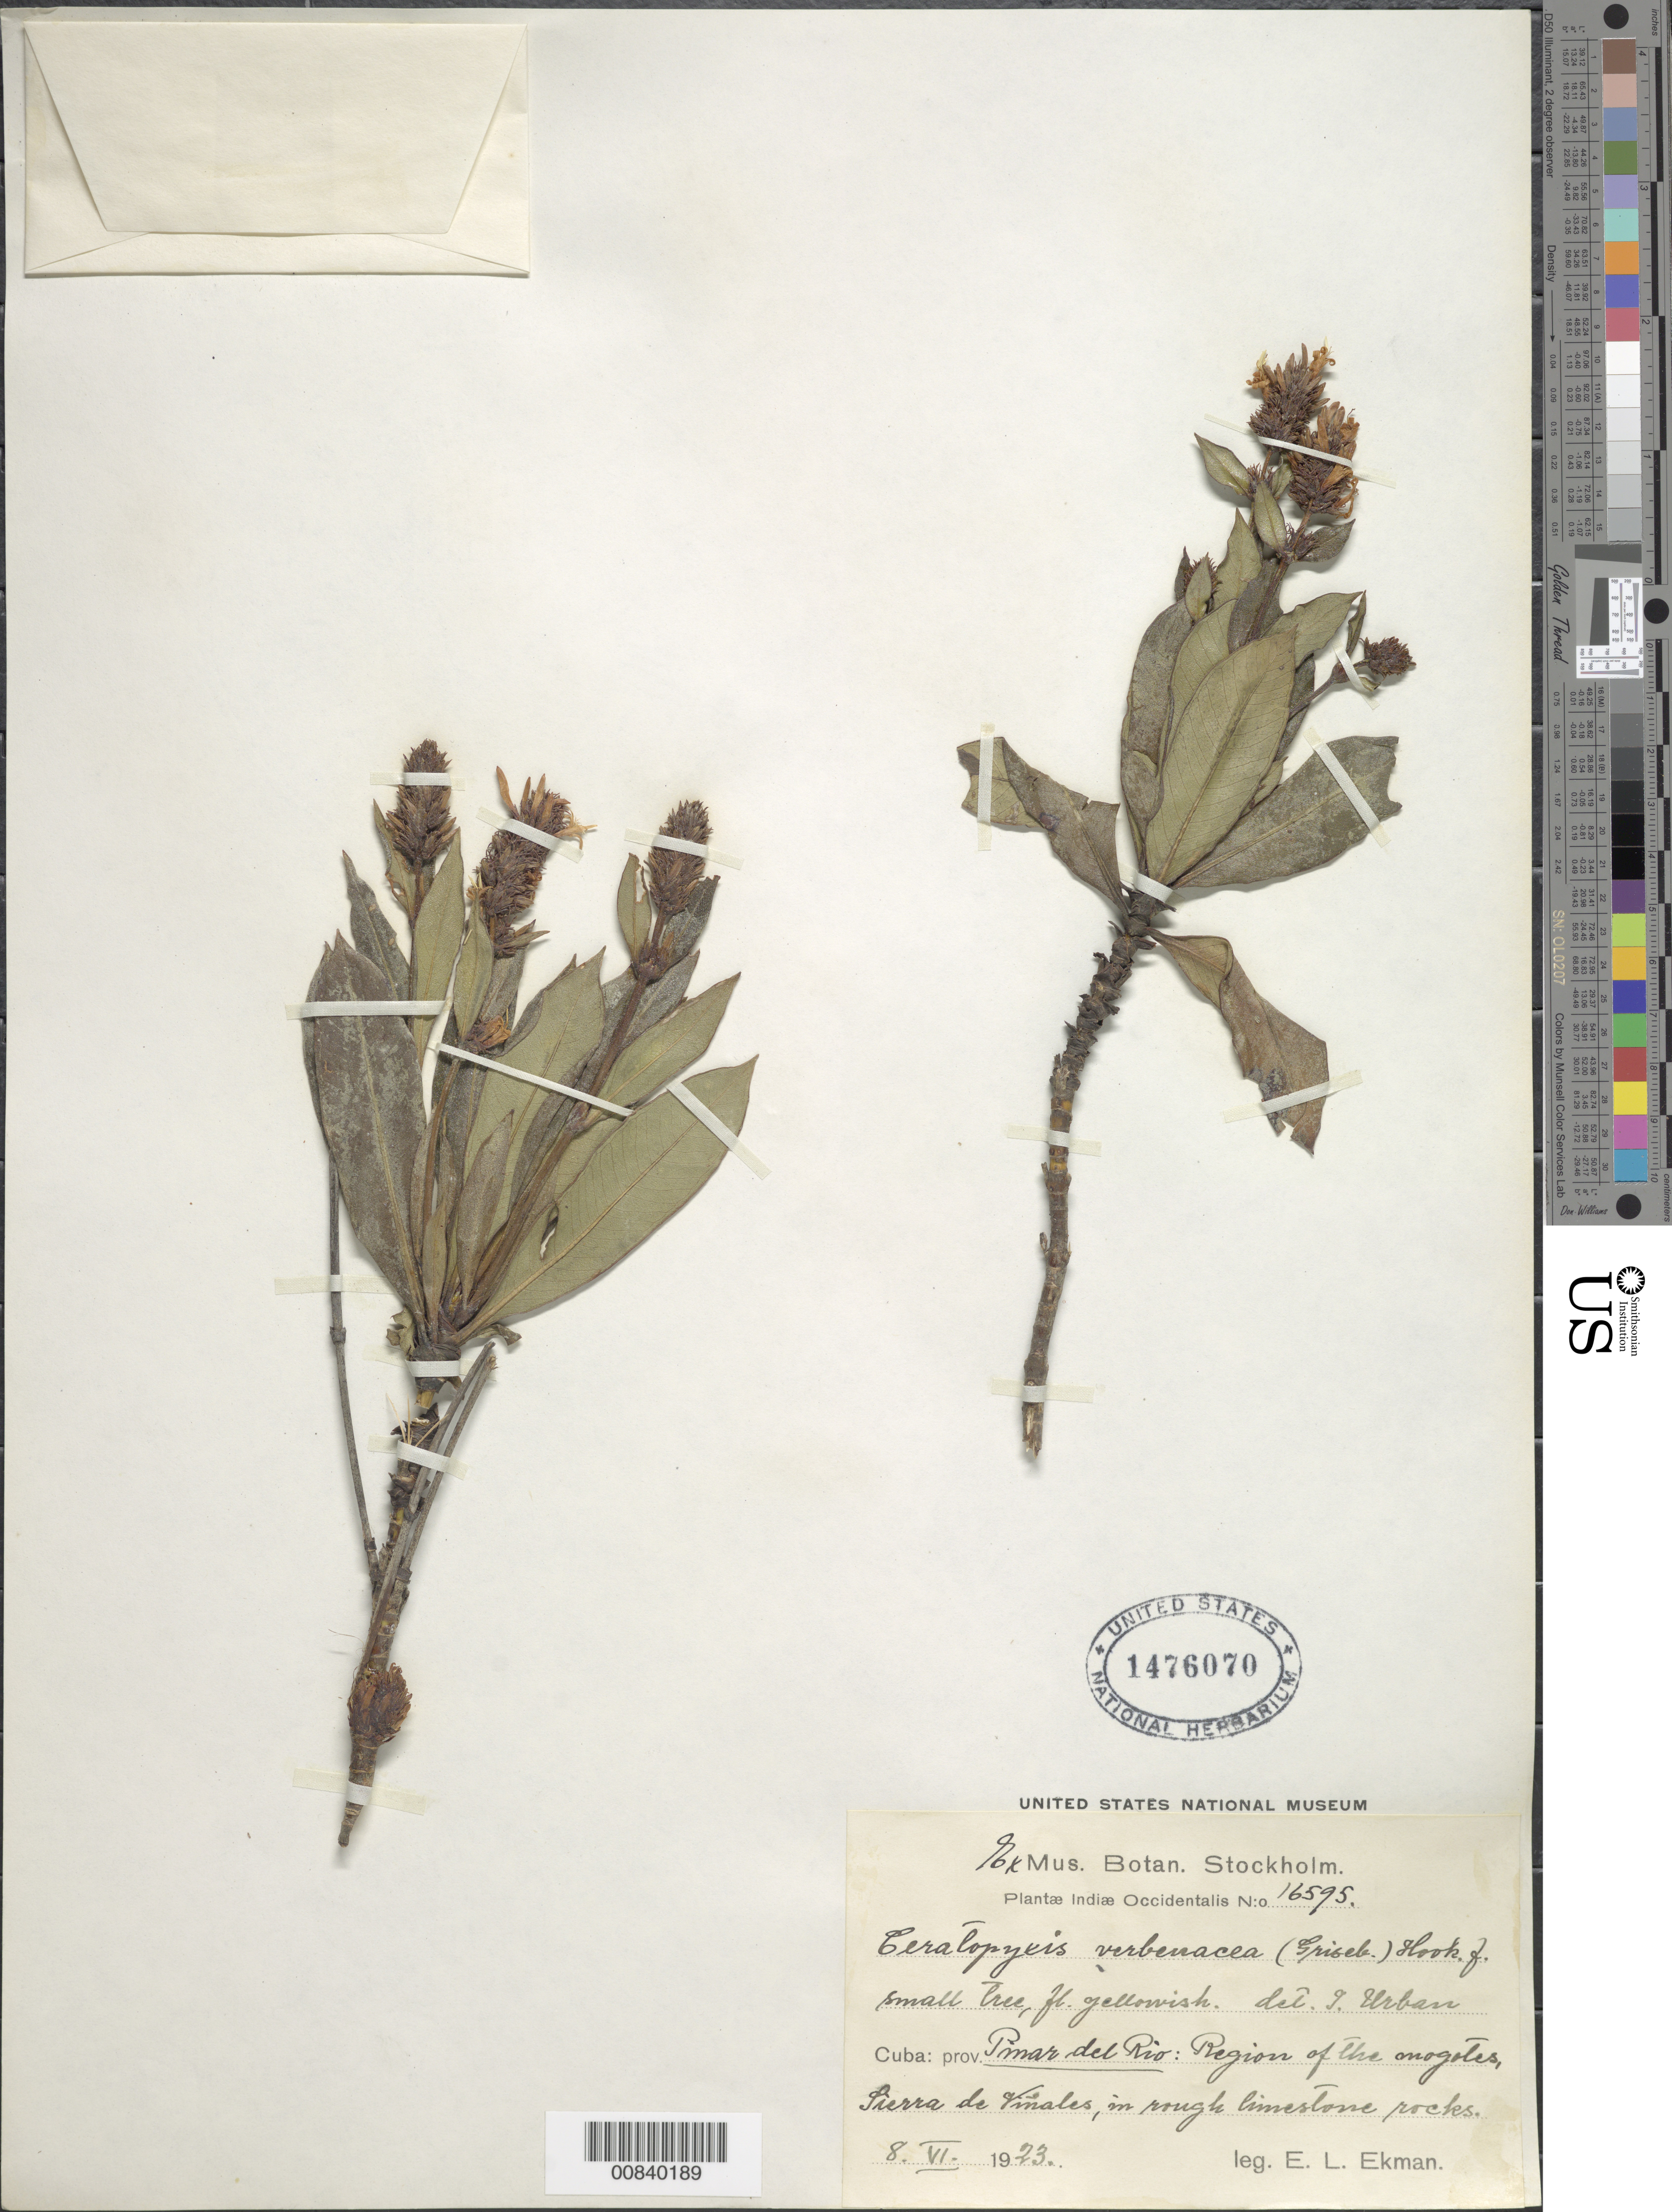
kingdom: Plantae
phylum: Tracheophyta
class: Magnoliopsida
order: Gentianales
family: Rubiaceae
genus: Ceratopyxis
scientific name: Ceratopyxis verbenacea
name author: (Griseb.) Hook. f.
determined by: Urban, Ignatz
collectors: E. L. Ekman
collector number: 16595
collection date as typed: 08 Jun 1923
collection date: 1923-06-08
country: Cuba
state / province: Pinar del Río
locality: Region of the mogotes, Sierra de Viñales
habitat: Area if mogotes, on rough limestone rocks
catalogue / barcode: US 1476070